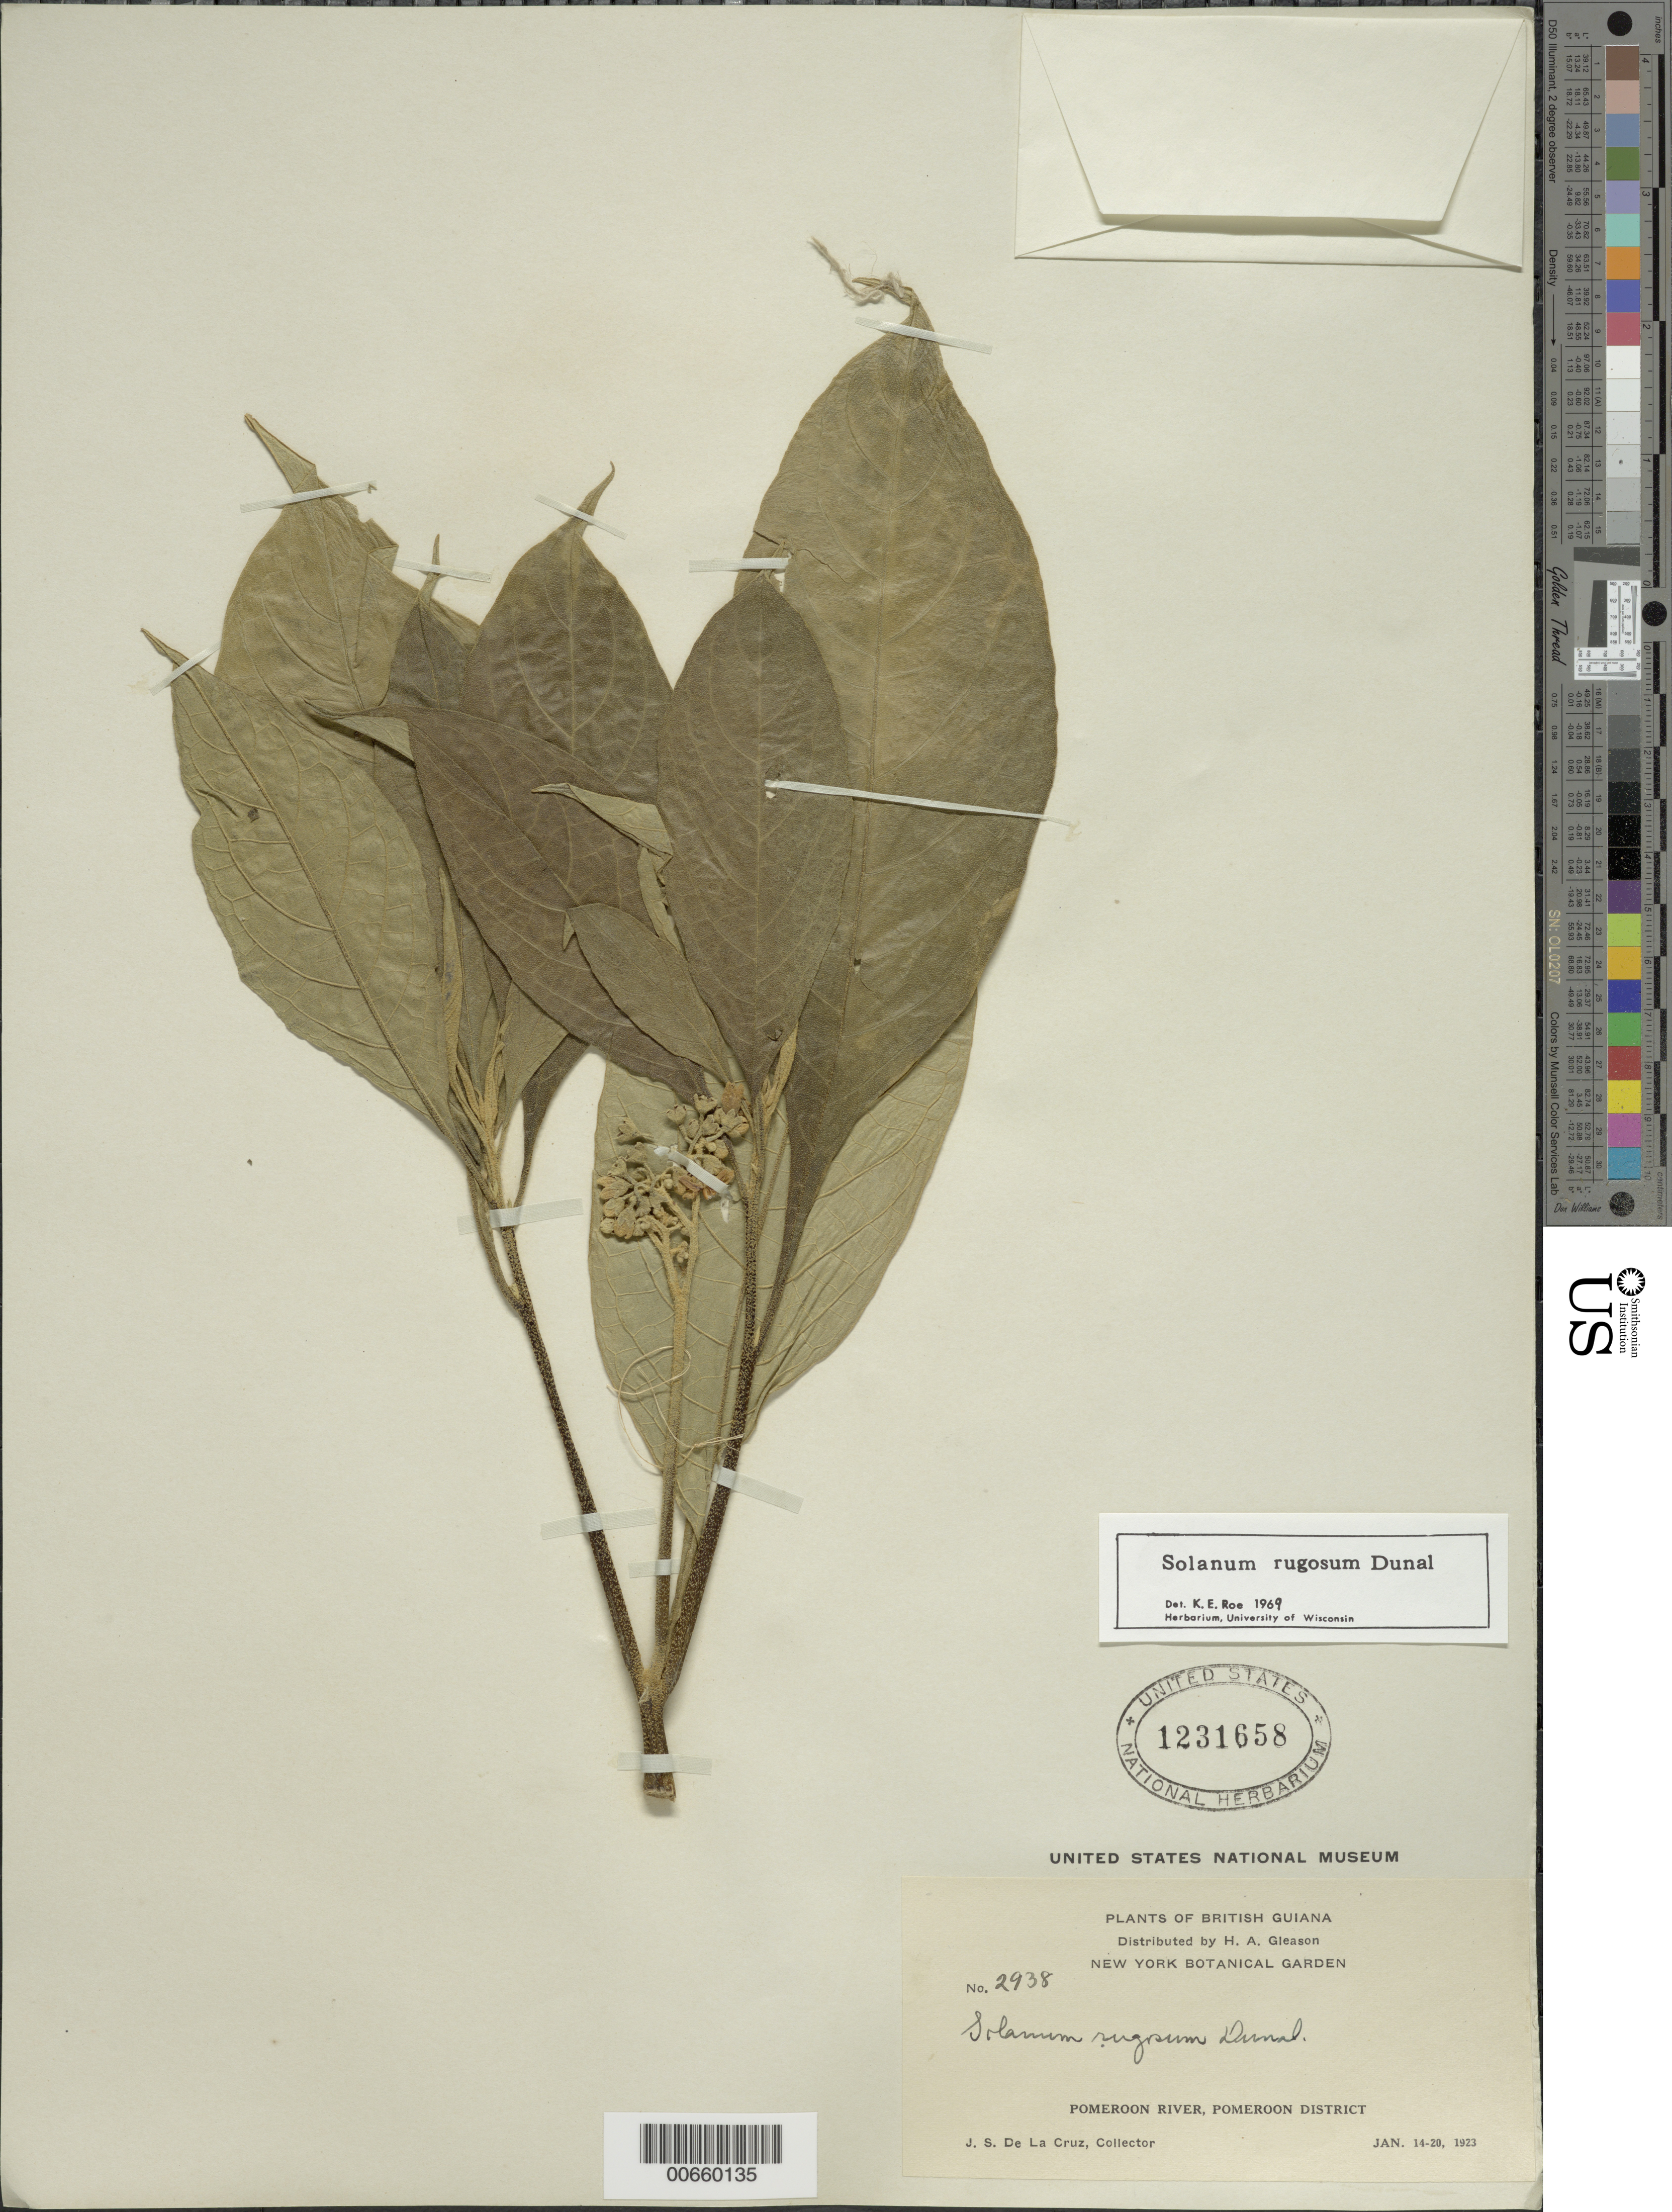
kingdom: Plantae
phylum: Tracheophyta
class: Magnoliopsida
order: Solanales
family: Solanaceae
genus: Solanum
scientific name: Solanum rugosum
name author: Dunal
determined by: Roe, K. E.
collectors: J. S. de la Cruz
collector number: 2938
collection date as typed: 1 Jan 1923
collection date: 1923-01-01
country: Guyana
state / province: Pomeroon-Supenaam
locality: Pomeroon R.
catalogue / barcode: US 1231658